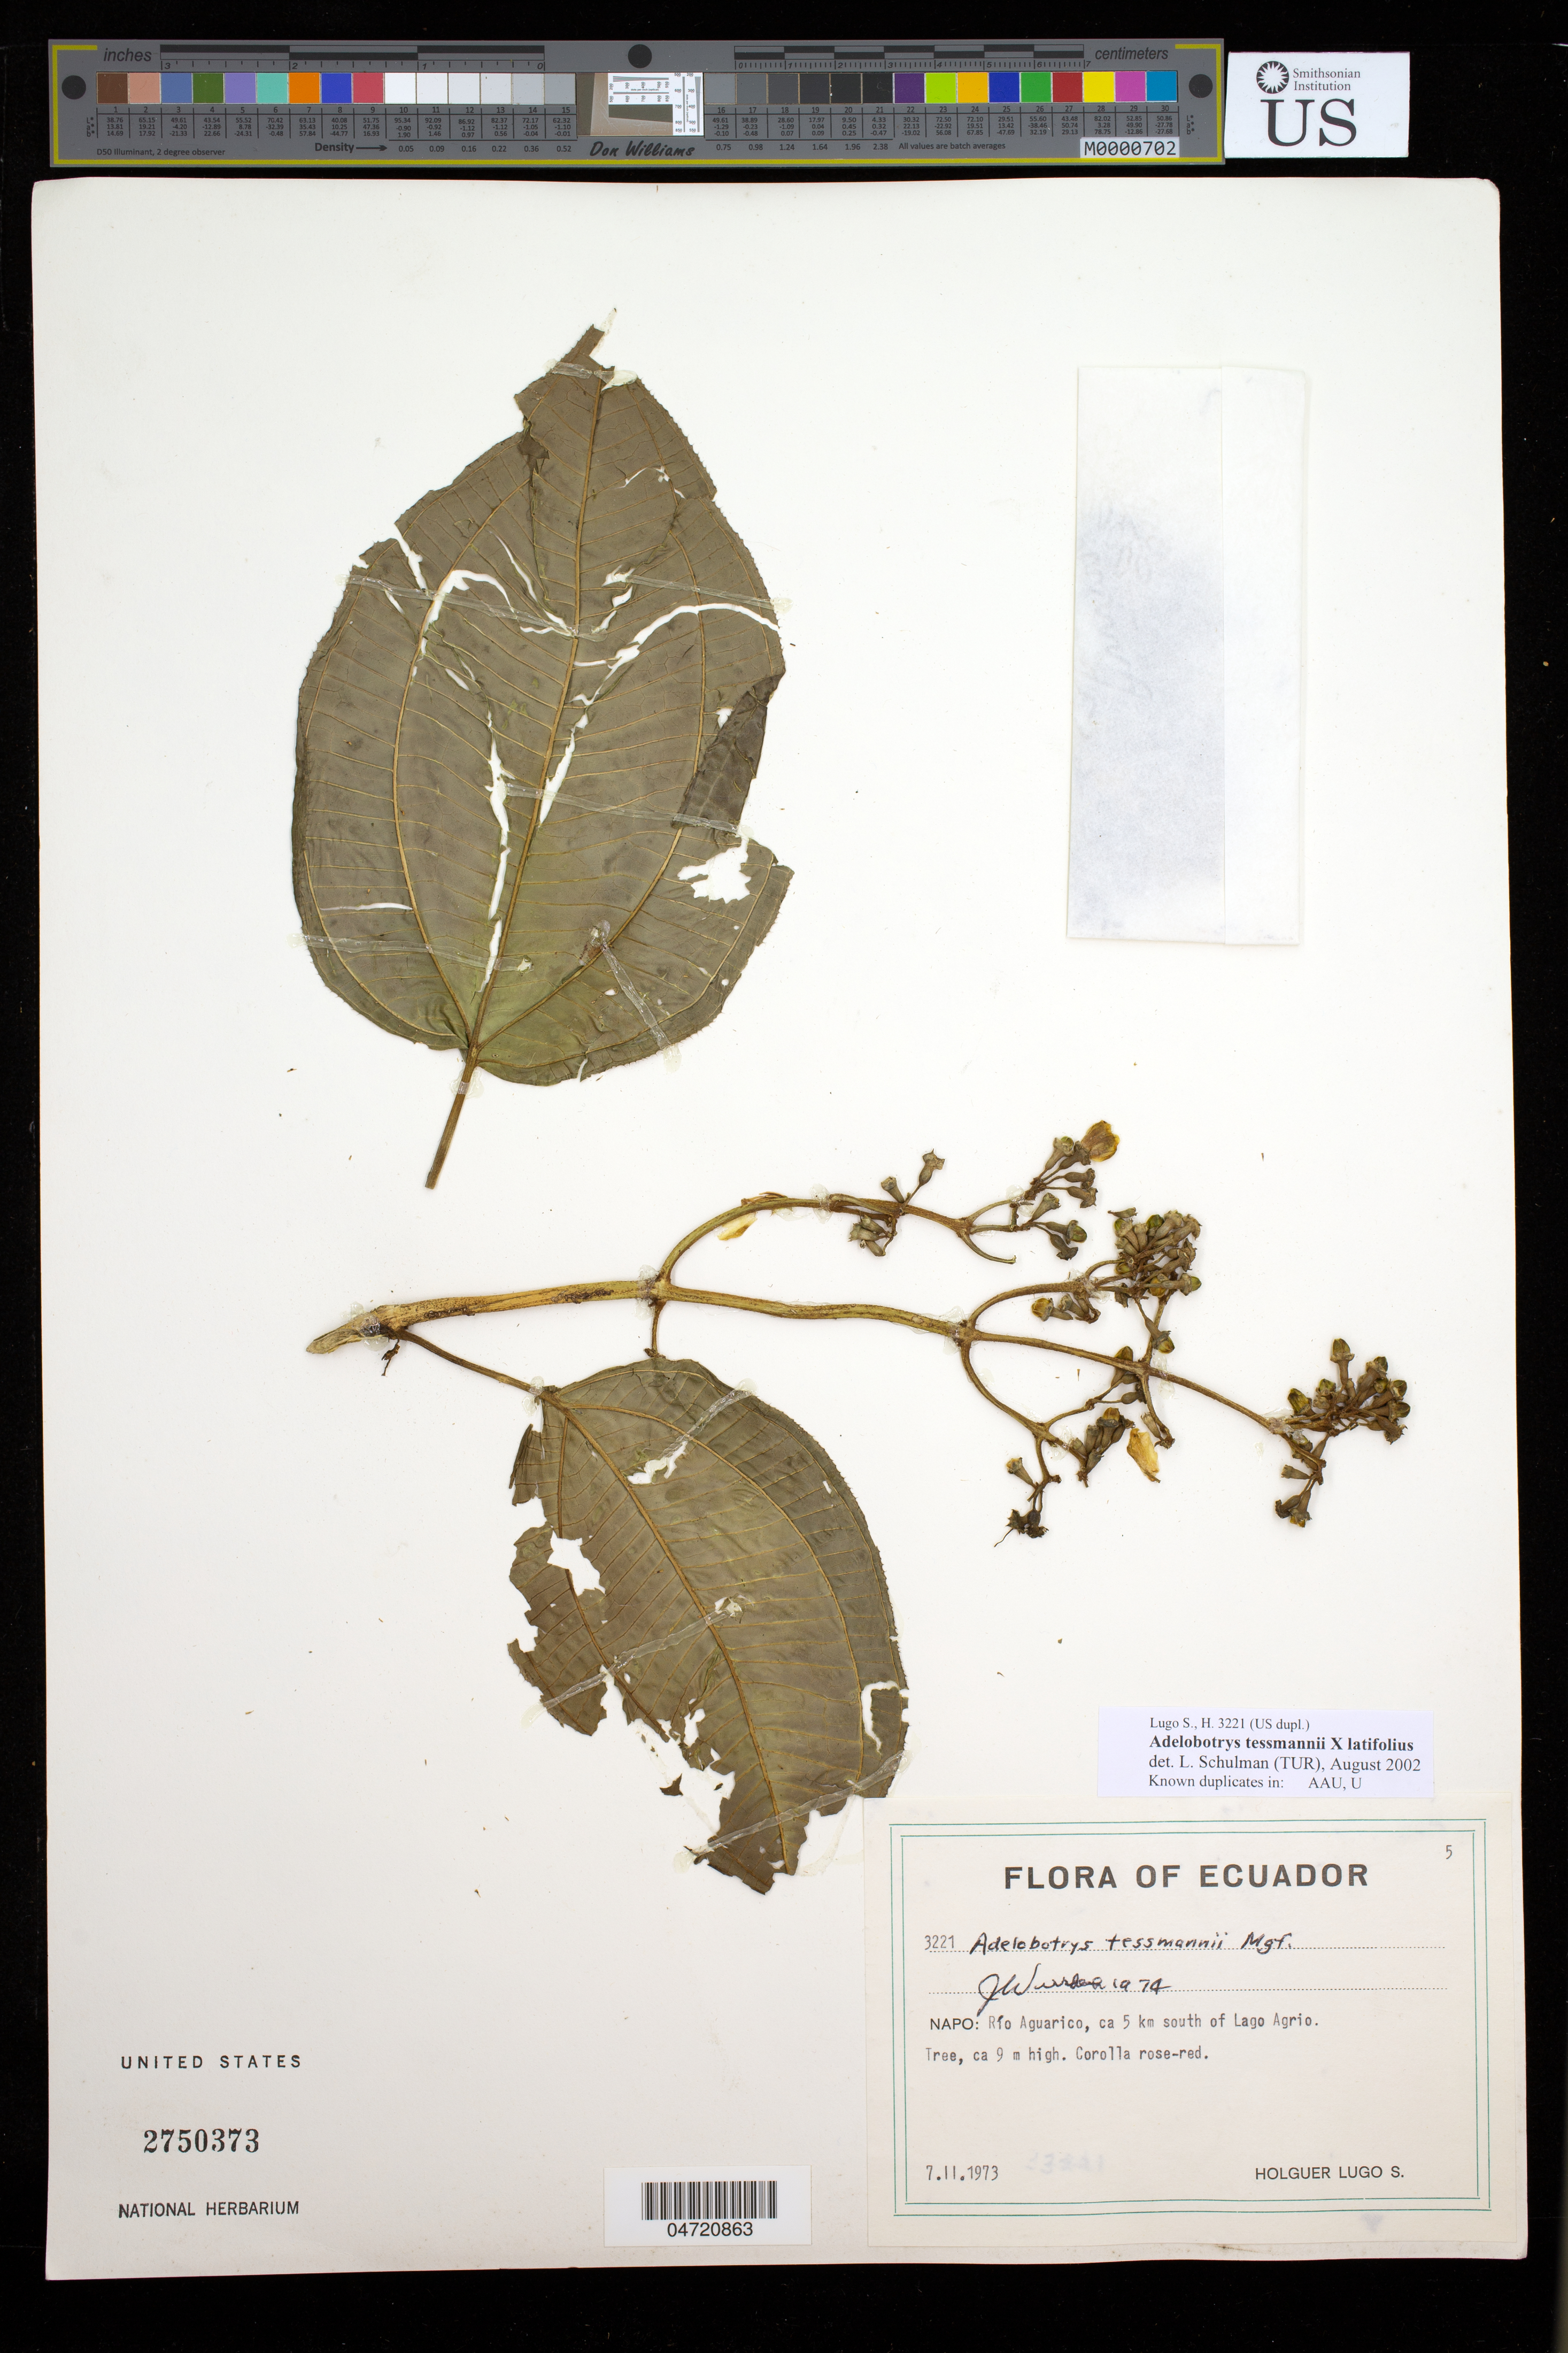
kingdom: Plantae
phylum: Tracheophyta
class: Magnoliopsida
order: Myrtales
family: Melastomataceae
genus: Adelobotrys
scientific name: Adelobotrys tessmannii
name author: Markgr.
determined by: Schulman, Leif, (TUR), University of Turku (FINLAND)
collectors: H. Lugo S.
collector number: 3221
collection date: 1973-11-07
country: Ecuador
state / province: Napo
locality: Napo: Rio Aguarico, 5 km south of Lago Agrio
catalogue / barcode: US 2750373